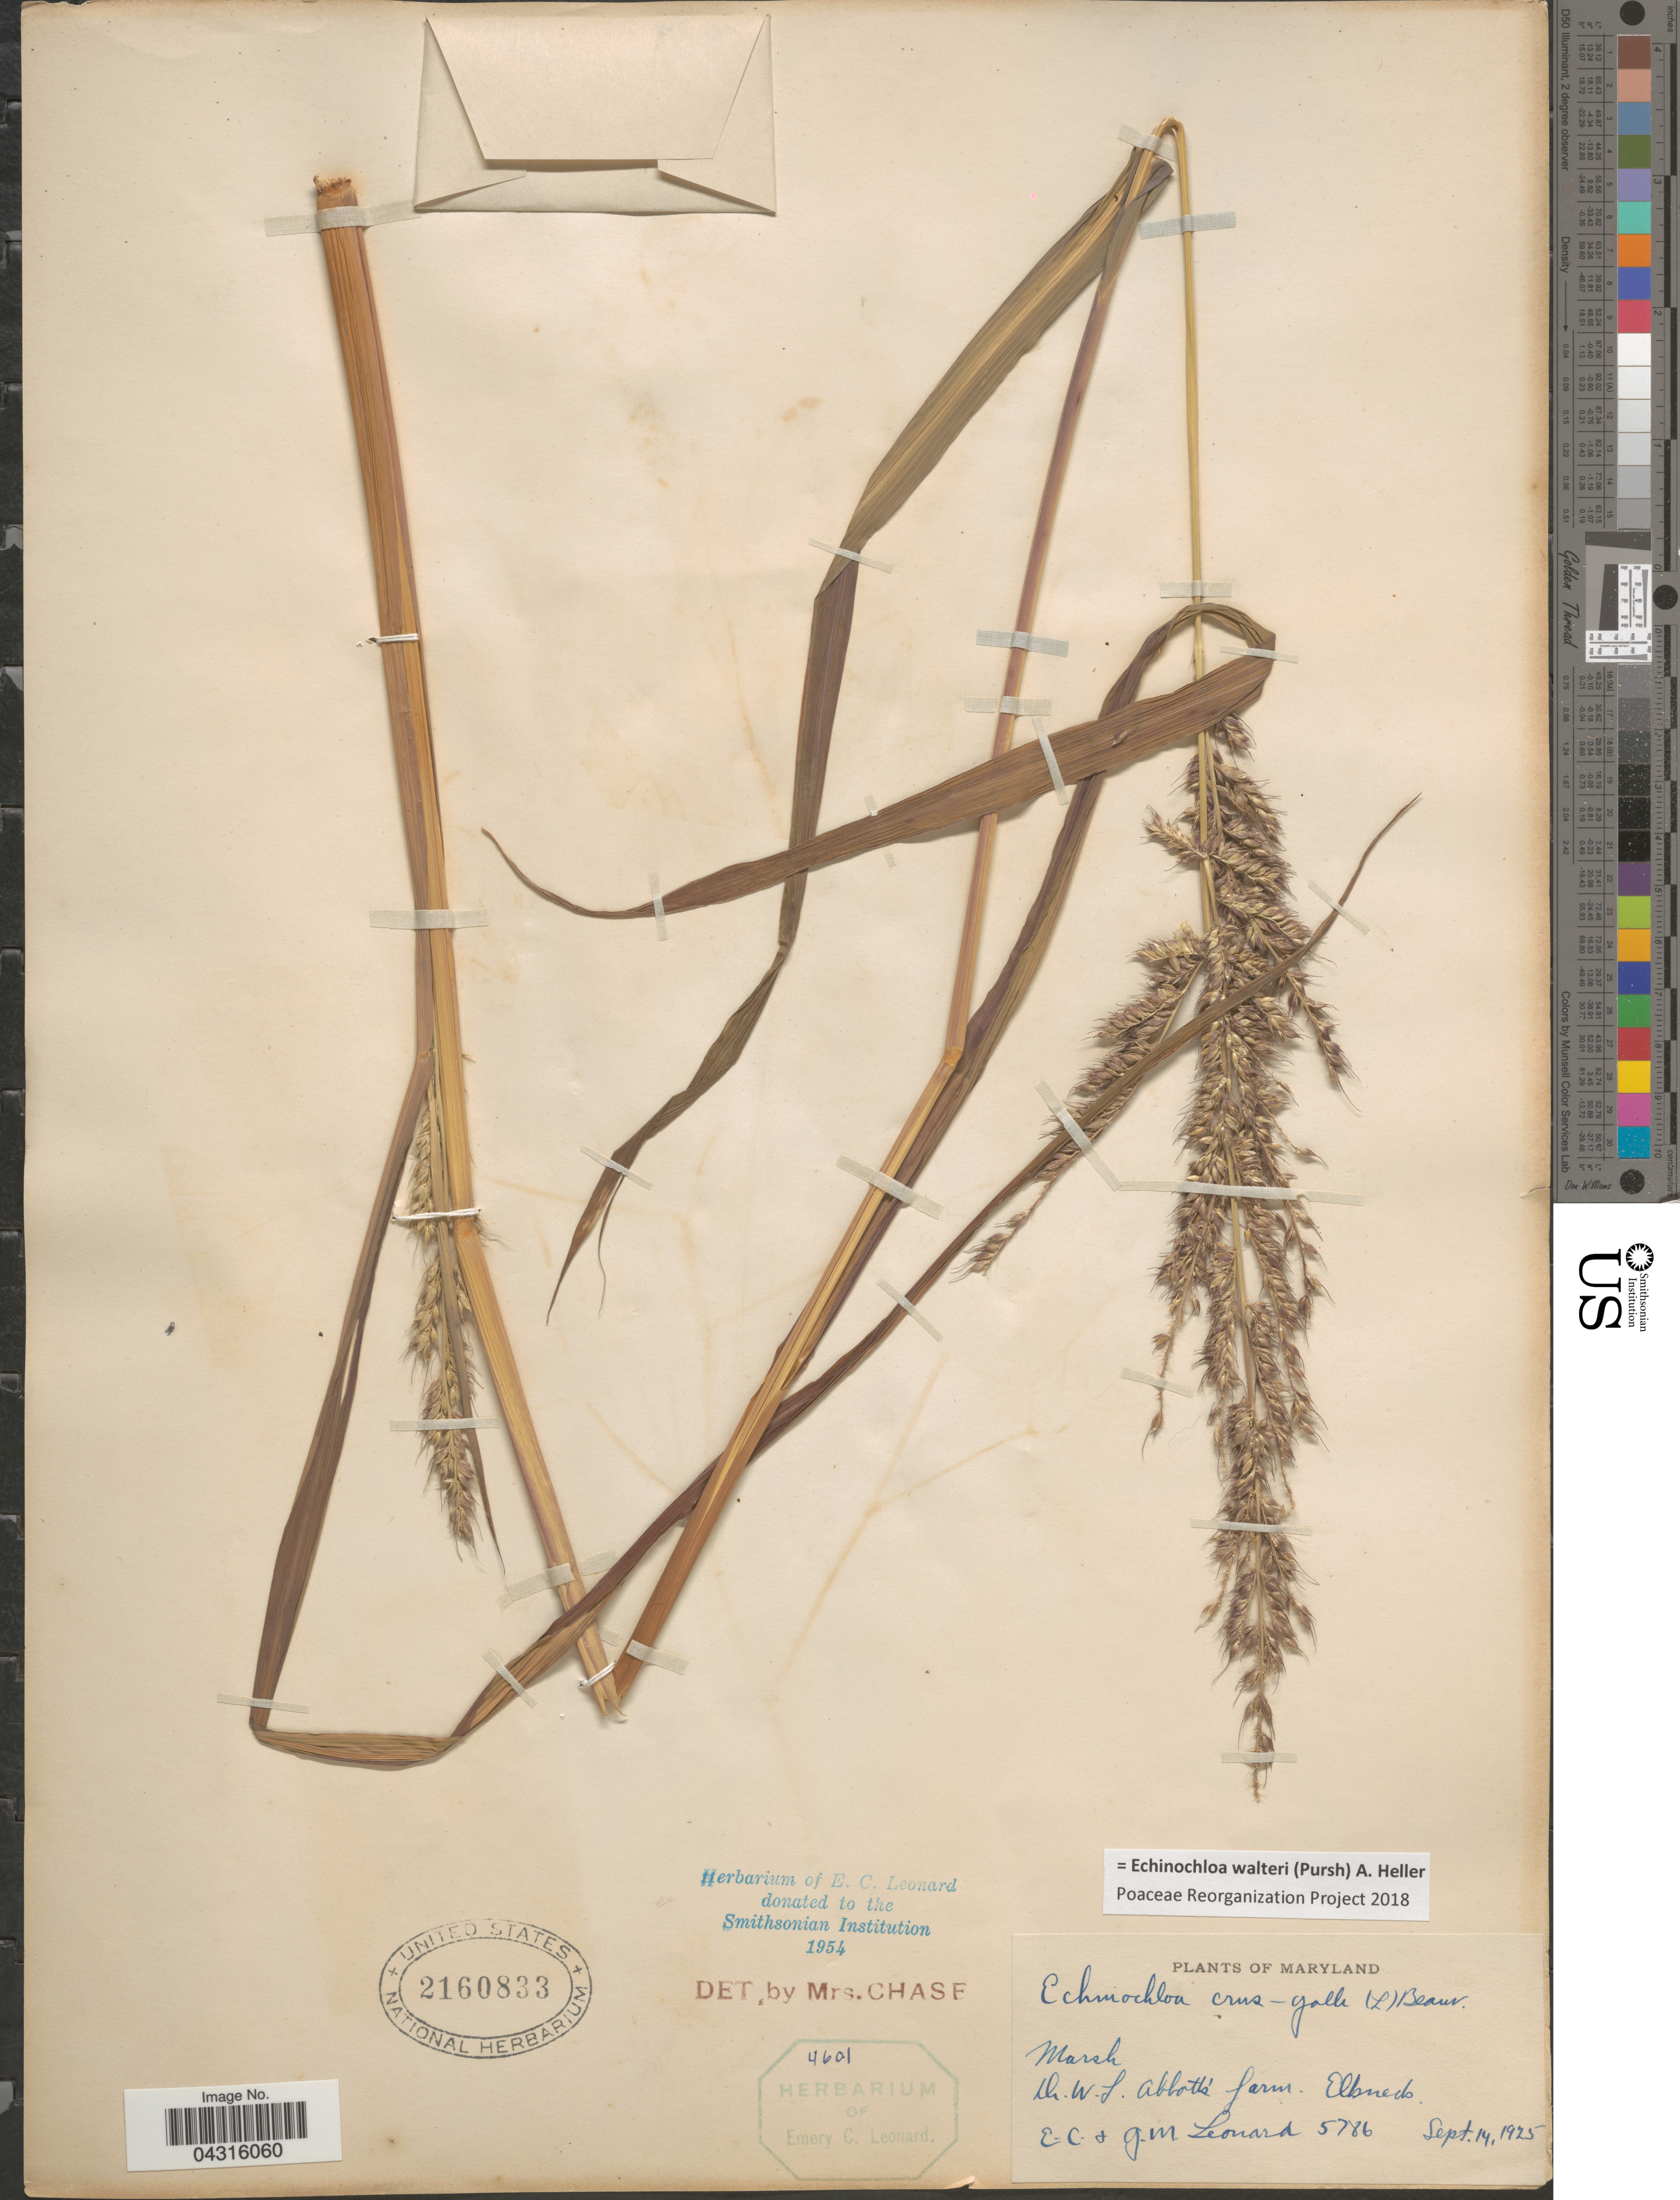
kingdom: Plantae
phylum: Tracheophyta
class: Liliopsida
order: Poales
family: Poaceae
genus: Echinochloa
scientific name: Echinochloa walteri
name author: (Pursh) A. Heller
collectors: E. C. Leonard & G. M. Leonard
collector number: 5786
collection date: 1925-09-14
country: United States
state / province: Maryland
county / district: Cecil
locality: Dr. W. J. Abbotts farm. Elbnech.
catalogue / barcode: US 2160833